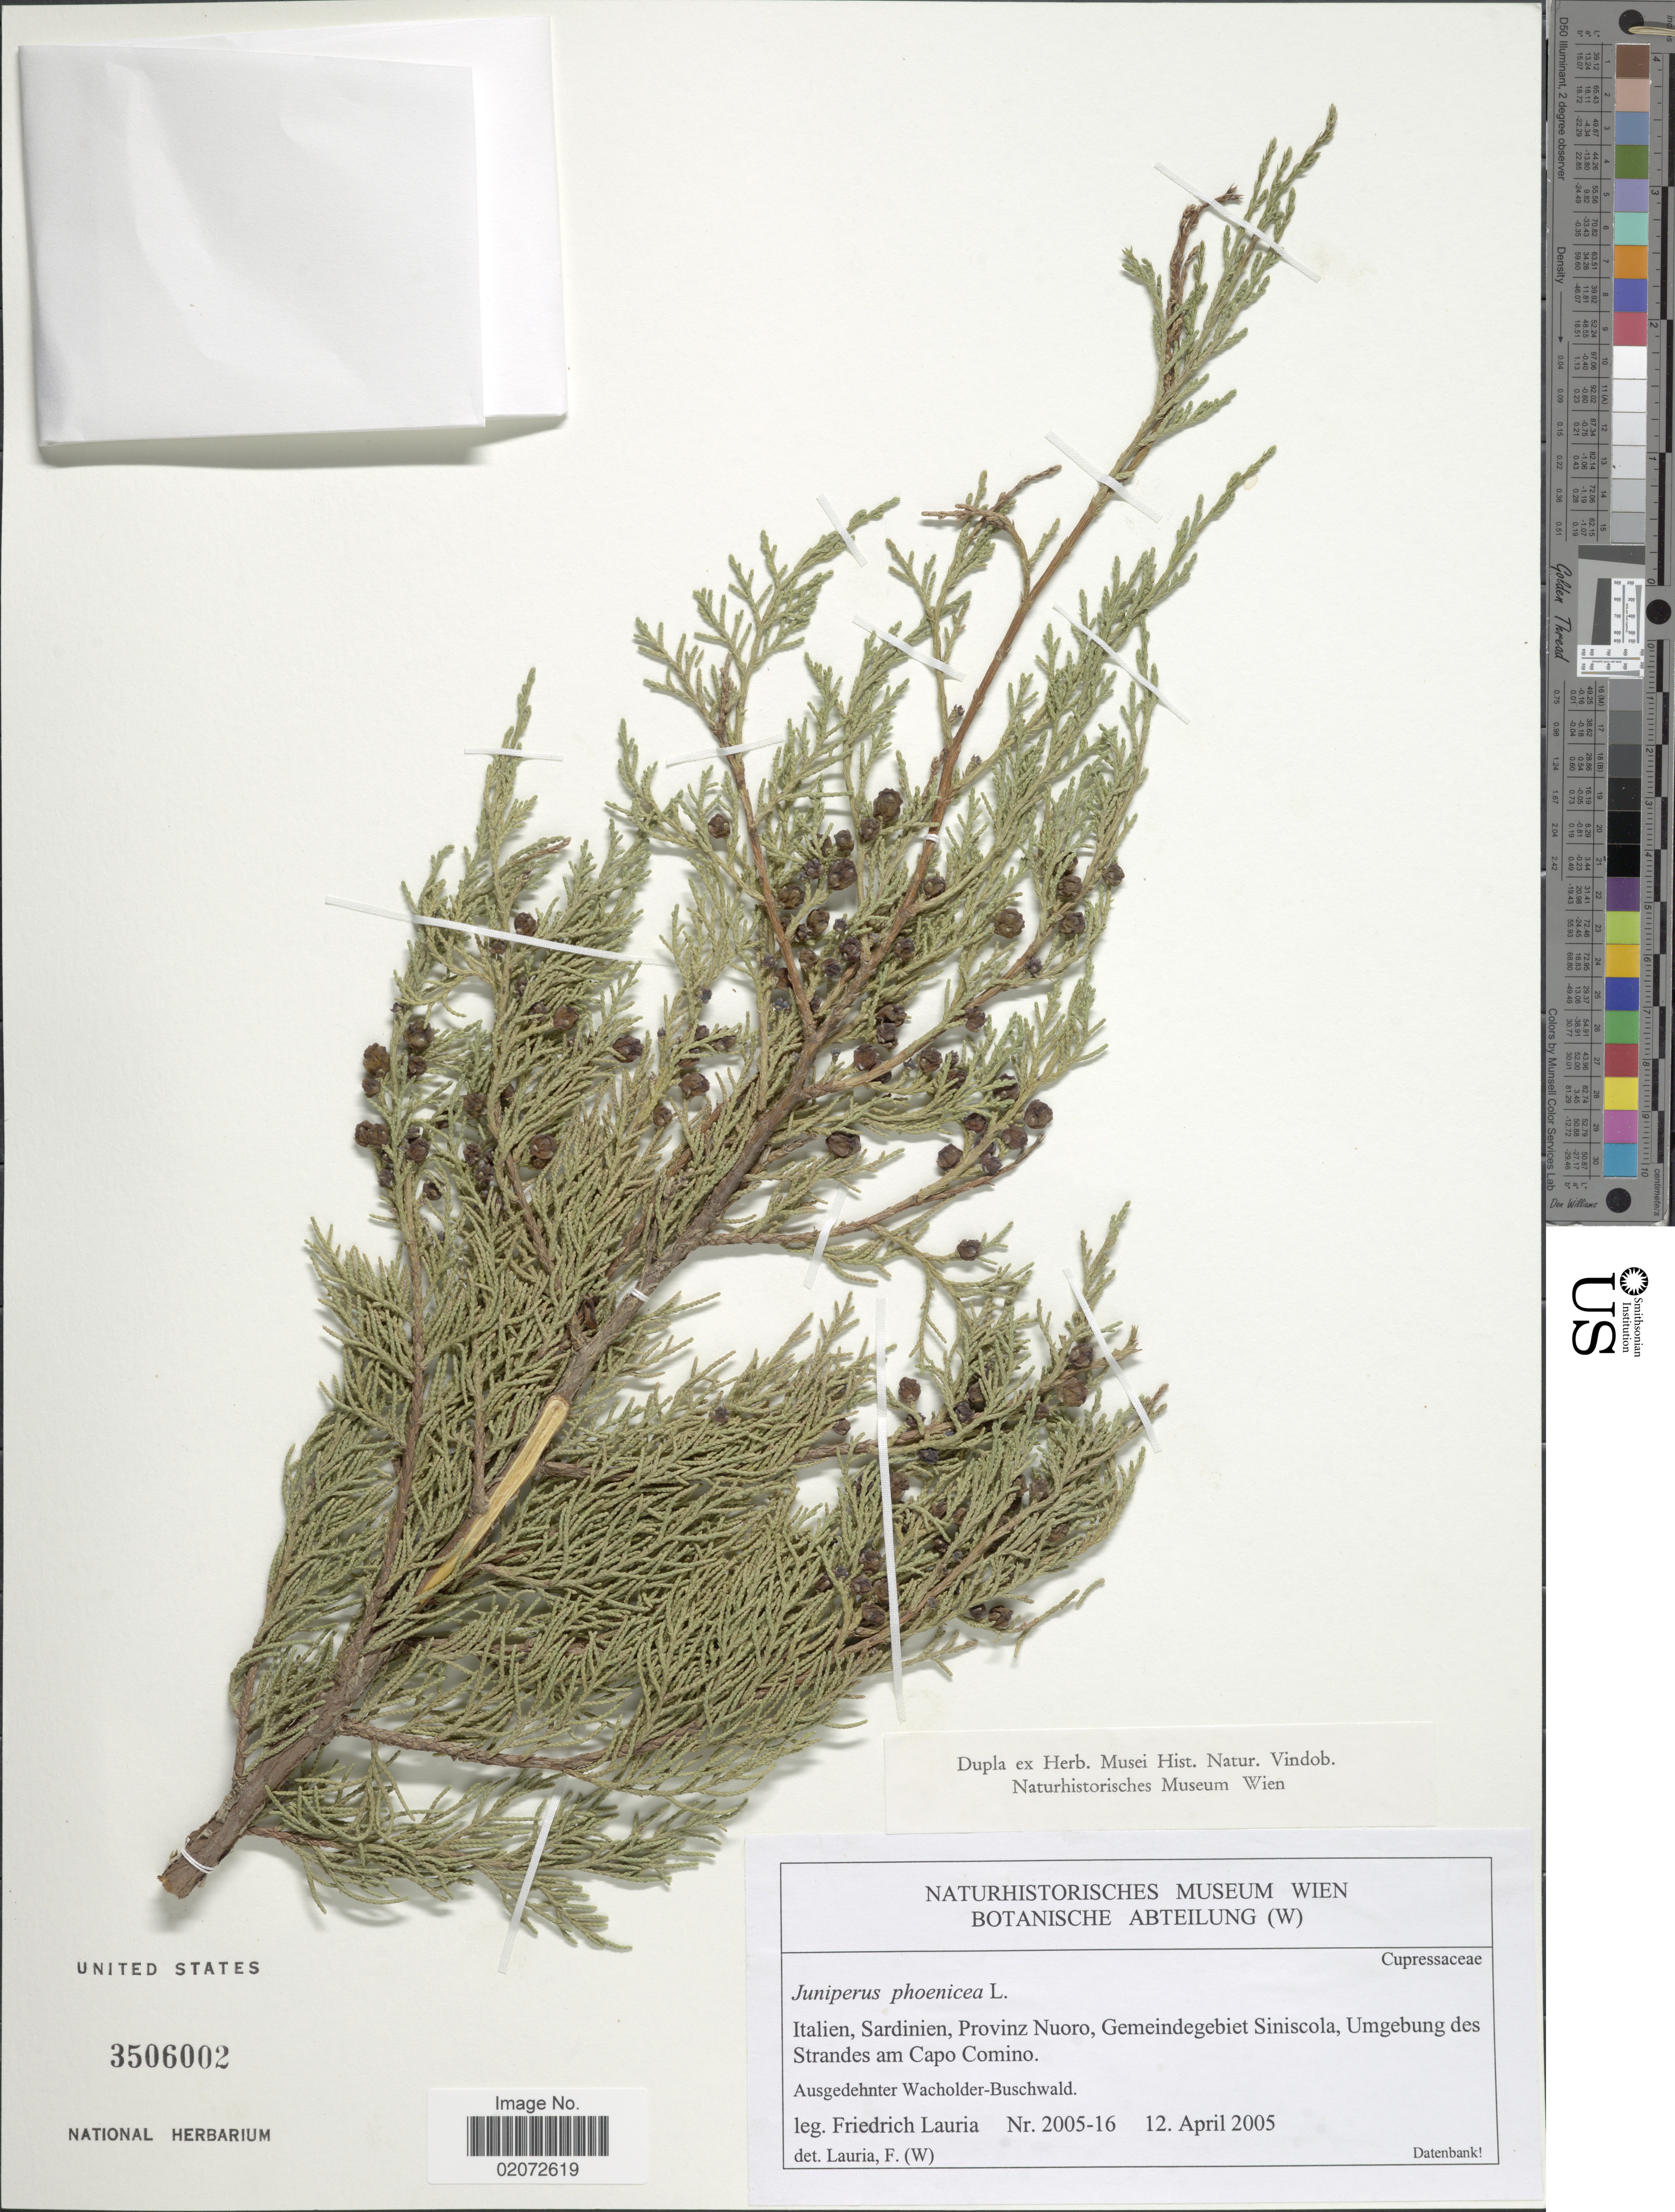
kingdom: Plantae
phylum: Tracheophyta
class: Pinopsida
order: Pinales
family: Cupressaceae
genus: Juniperus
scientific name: Juniperus phoenicea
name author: L.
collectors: F. Lauria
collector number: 2005-16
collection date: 2005-04-12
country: Italy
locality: Italien, Sardinien, Provinz Nuoro, Gemeindegebiet Siniscola, Umgebung des Strandes am capo Comino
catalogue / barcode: US 3506002